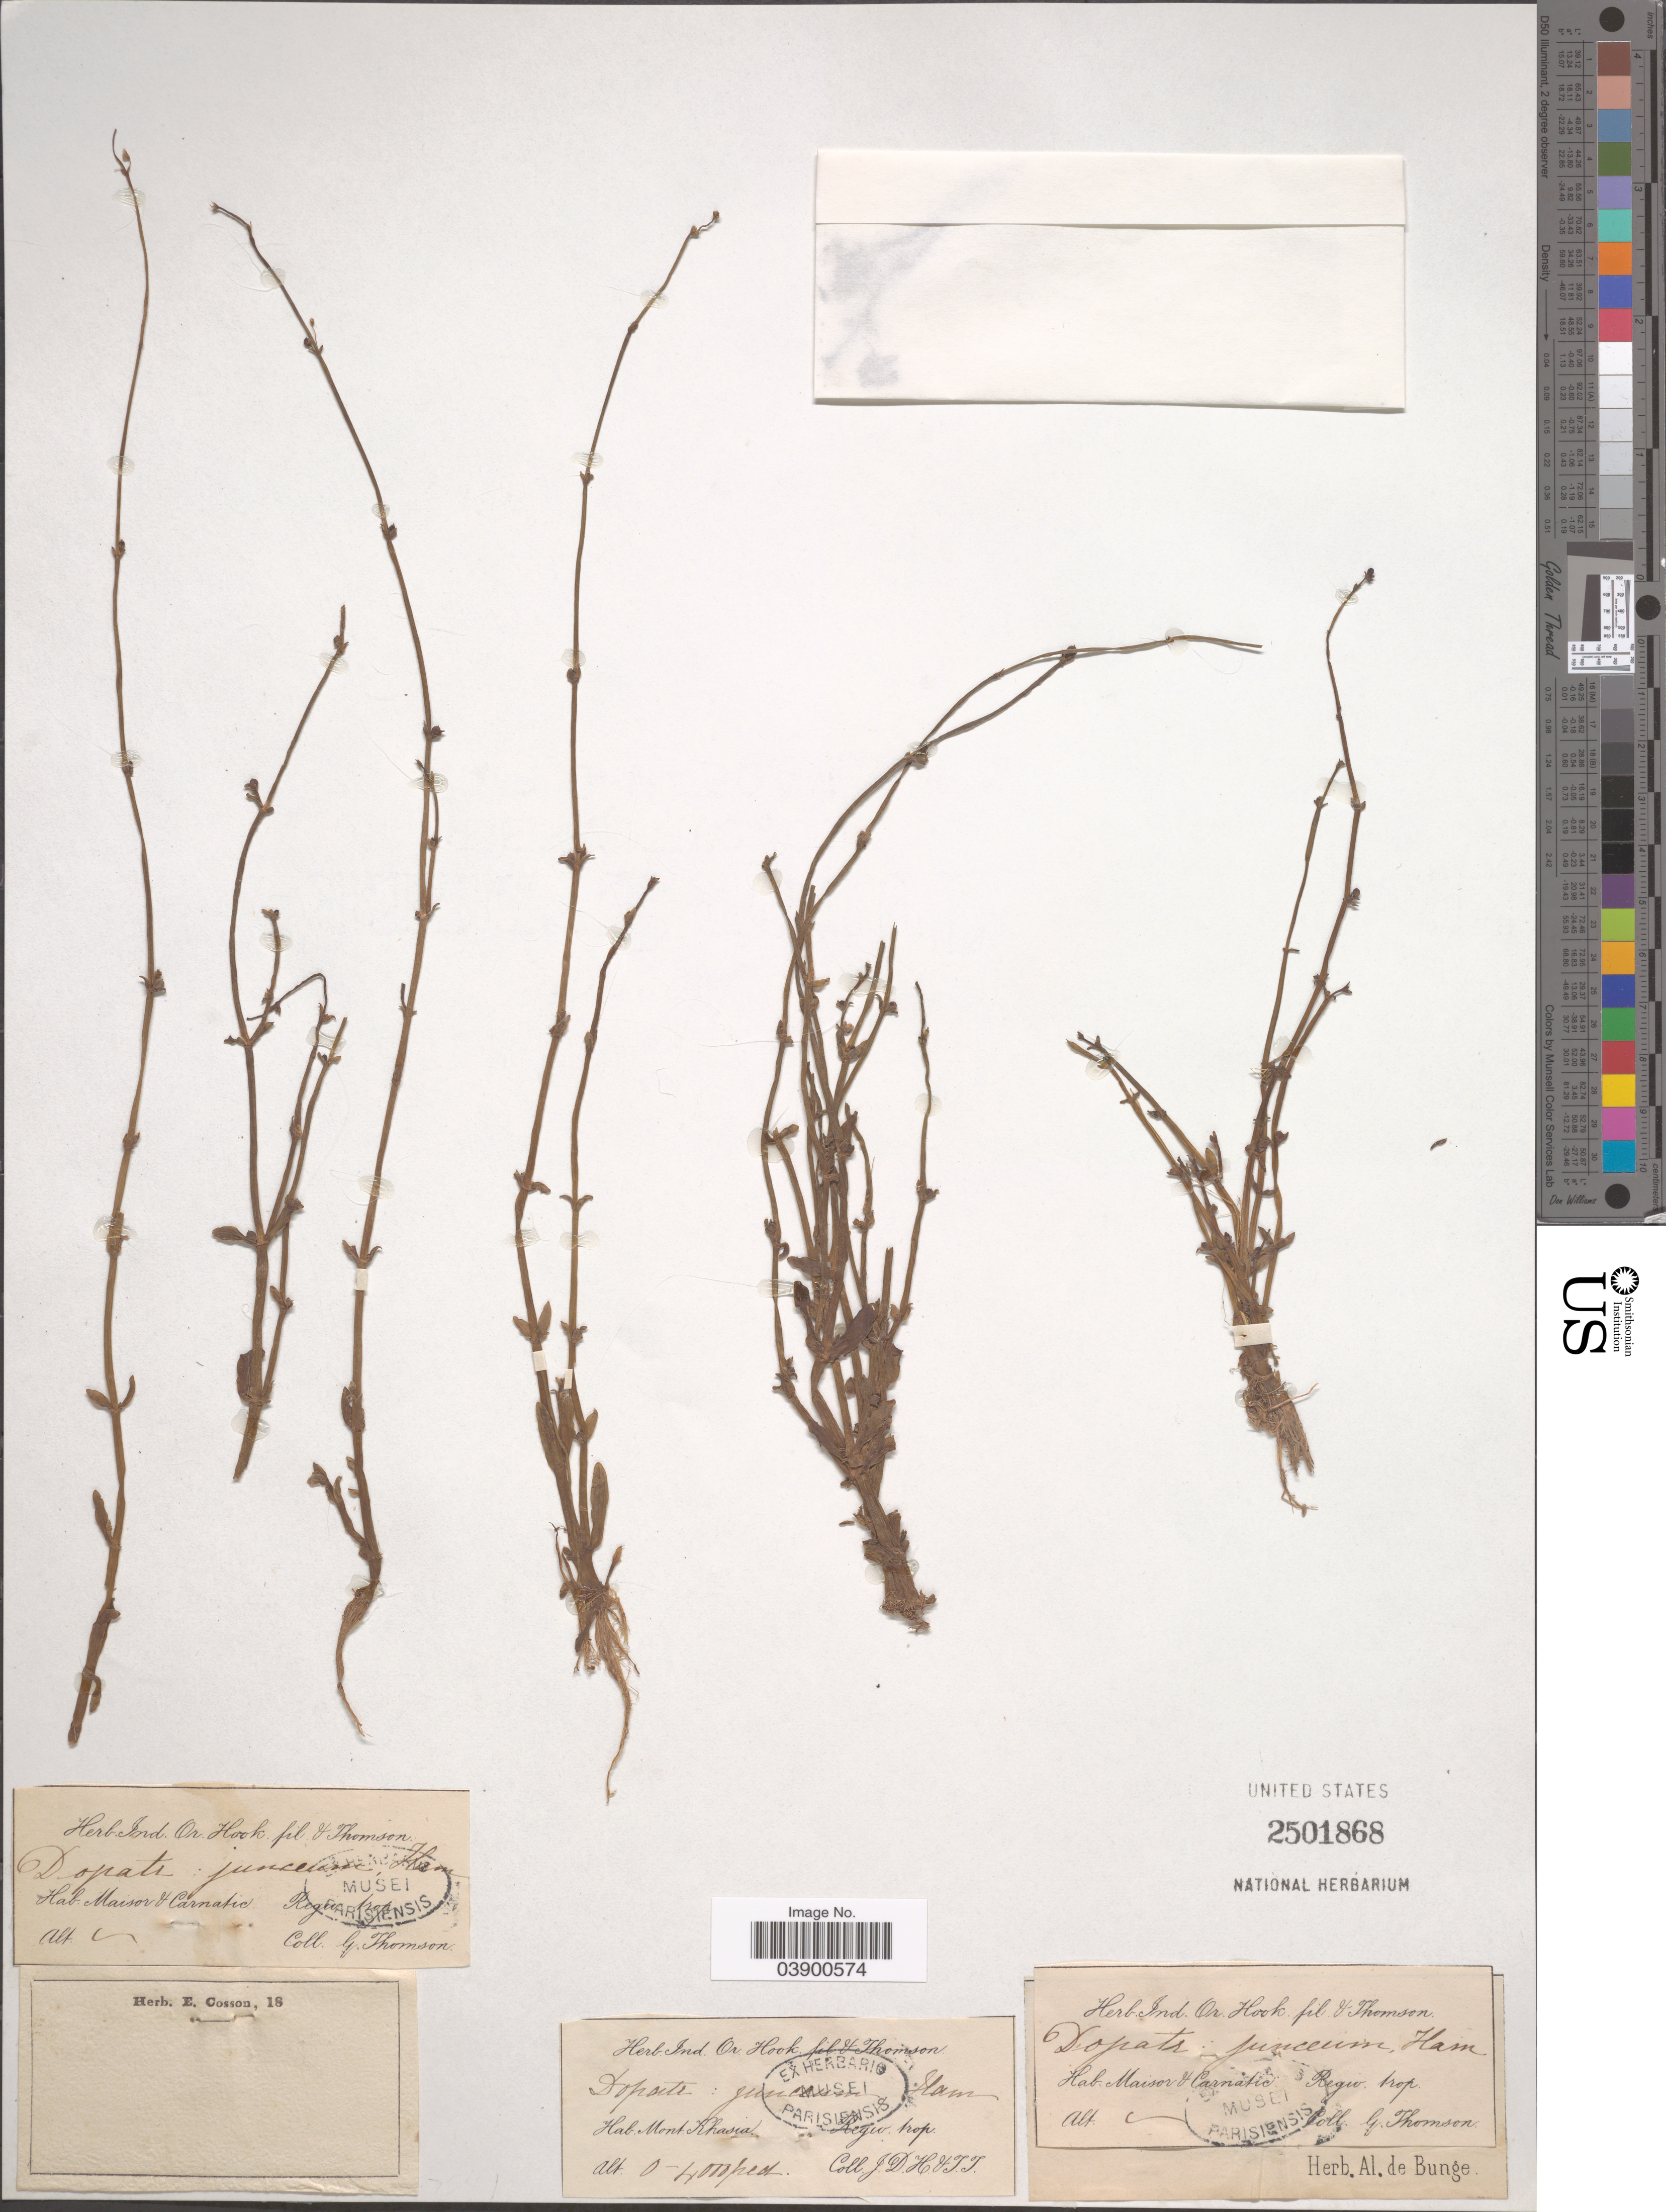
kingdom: Plantae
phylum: Tracheophyta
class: Magnoliopsida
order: Lamiales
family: Plantaginaceae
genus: Dopatrium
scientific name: Dopatrium junceum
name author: (Roxb.) Buch.-Ham. ex Benth.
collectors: G. Thomson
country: India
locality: Maisor & Carnatic. Regio trop.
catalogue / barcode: US 2501868